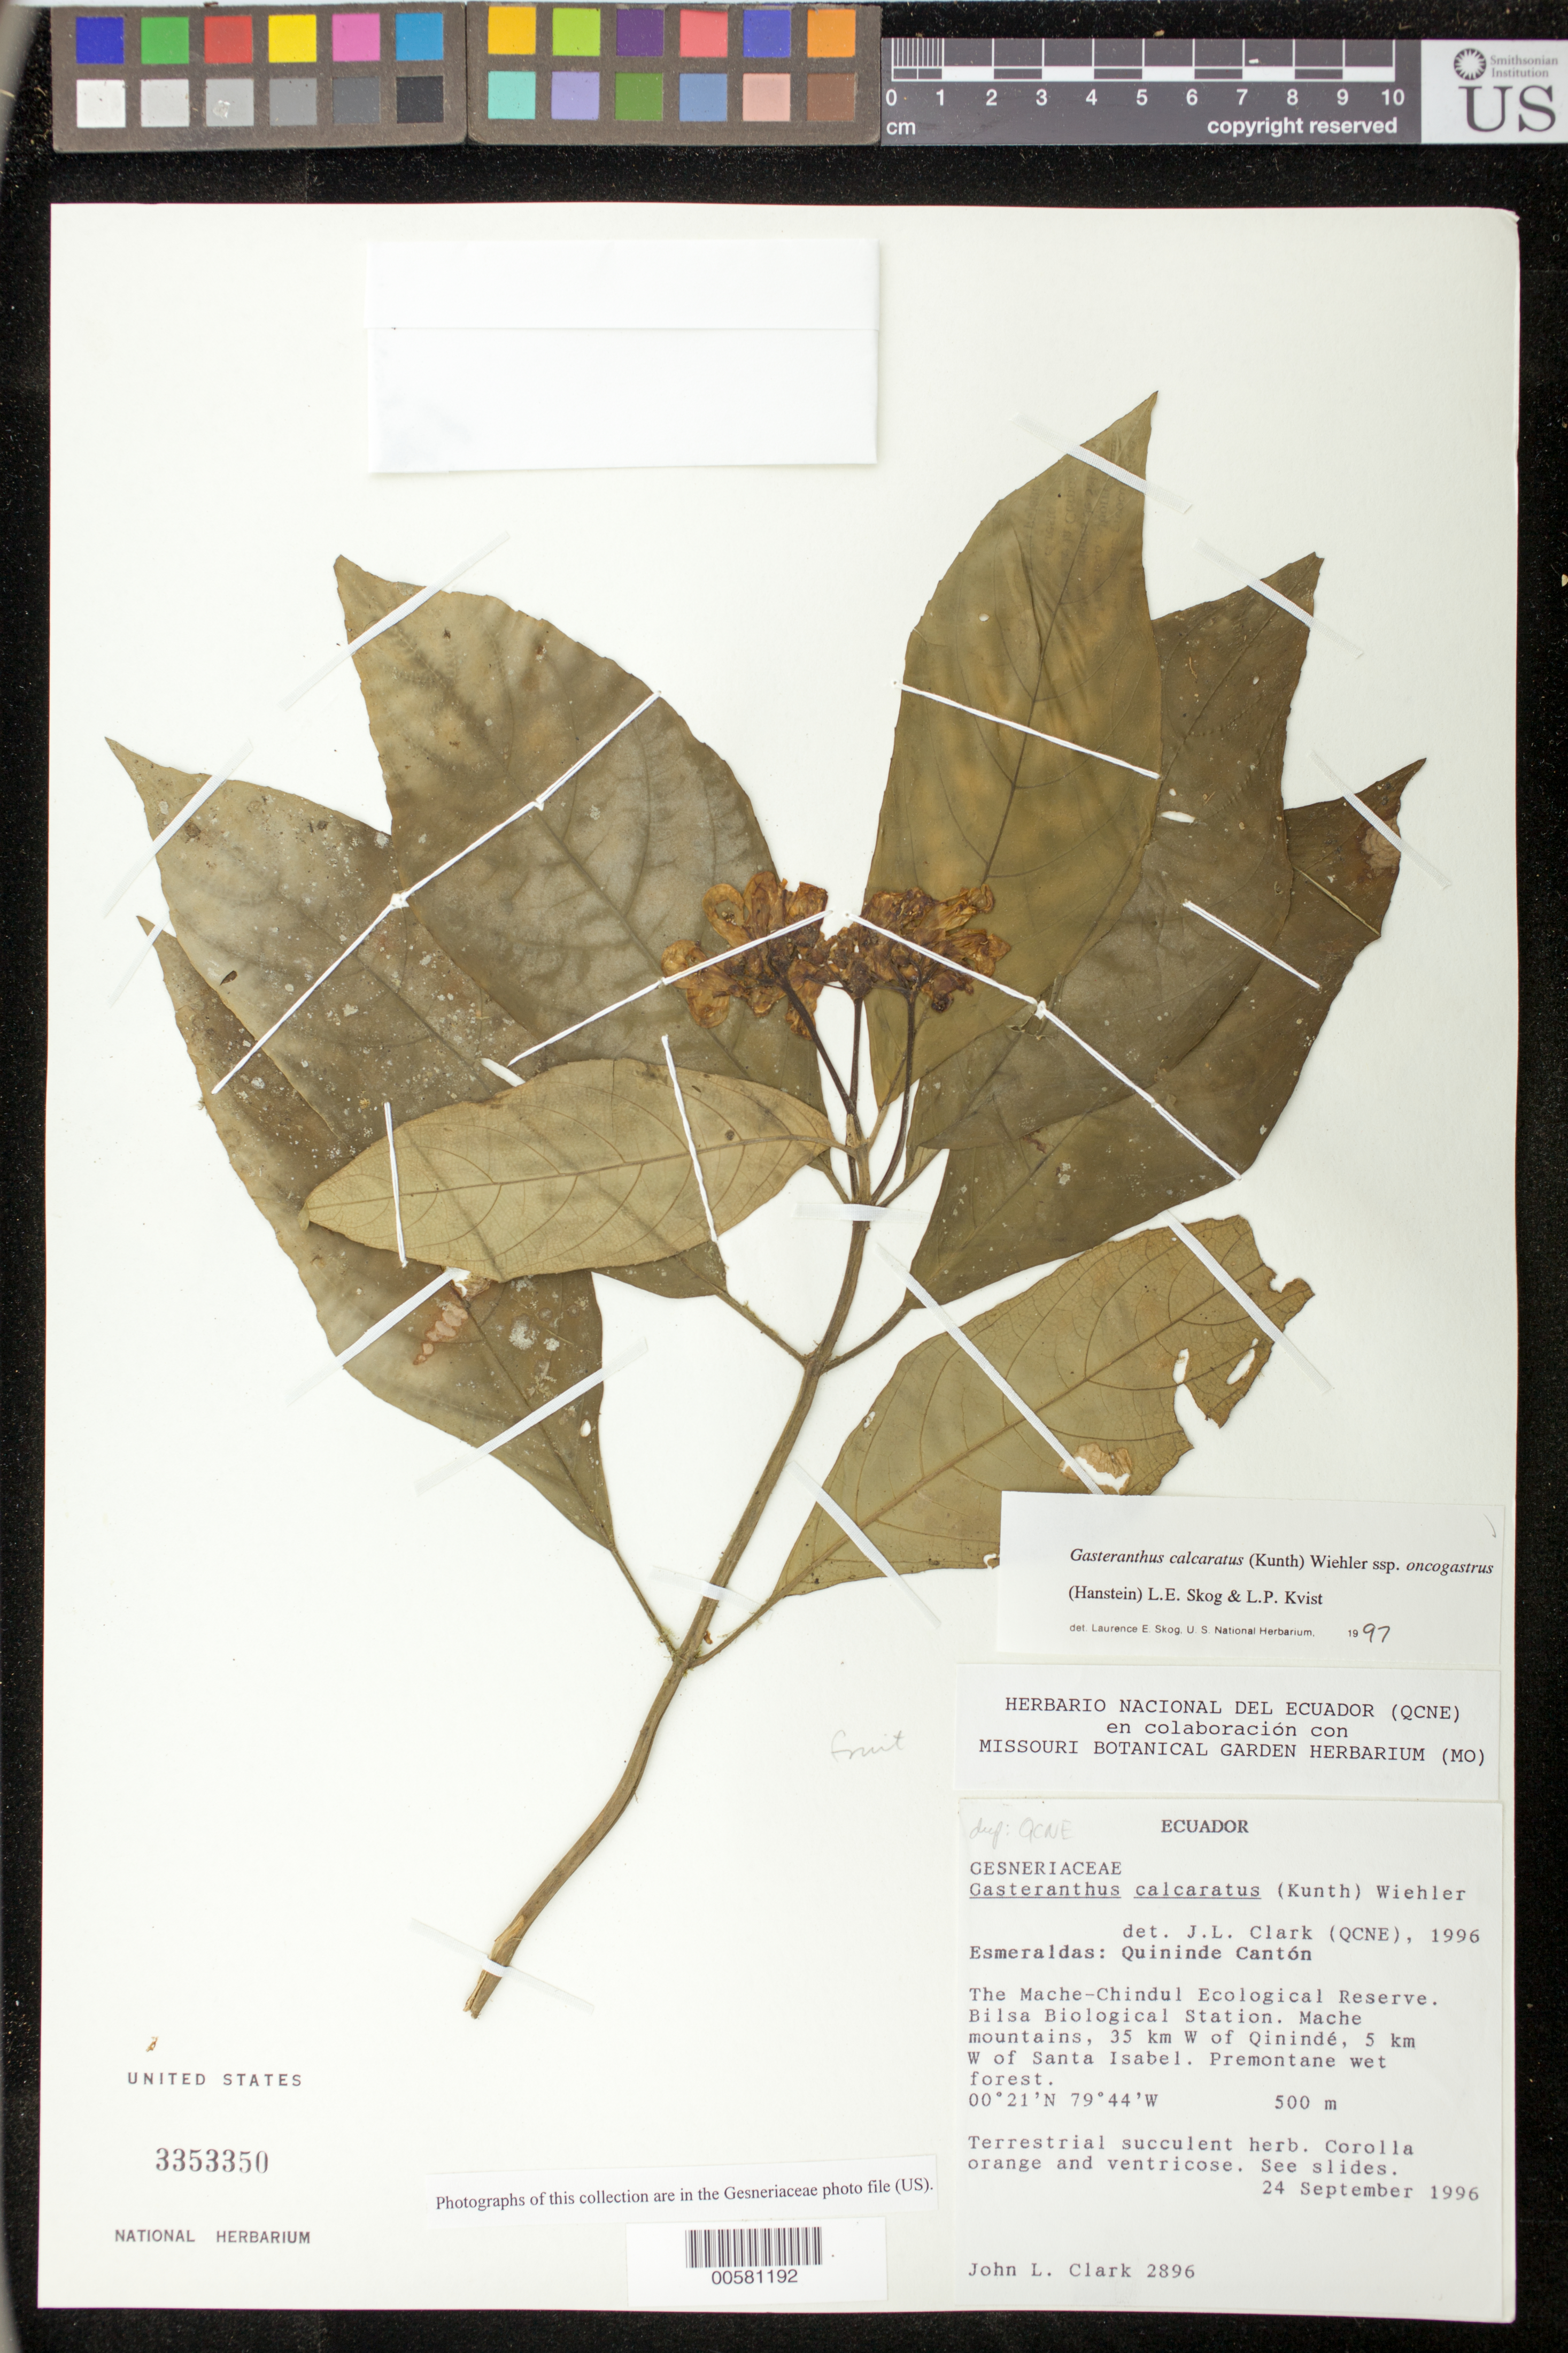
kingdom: Plantae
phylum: Tracheophyta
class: Magnoliopsida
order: Lamiales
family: Gesneriaceae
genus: Sinningia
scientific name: Sinningia incarnata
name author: (Aubl.) D.L. Denham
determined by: Skog, Laurence E.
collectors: J. L. Clark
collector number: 2896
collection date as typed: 24 Sep 1996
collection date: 1996-09-24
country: Ecuador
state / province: Esmeraldas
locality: Quininde Cantón. Mache-Chindul Ecological Reserve, Bilsa Biological Station, Mache mountains, 35 km W of Quinindé, 5 km W of Santa Isabel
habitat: Premontane wet forest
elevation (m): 500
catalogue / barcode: US 3353350